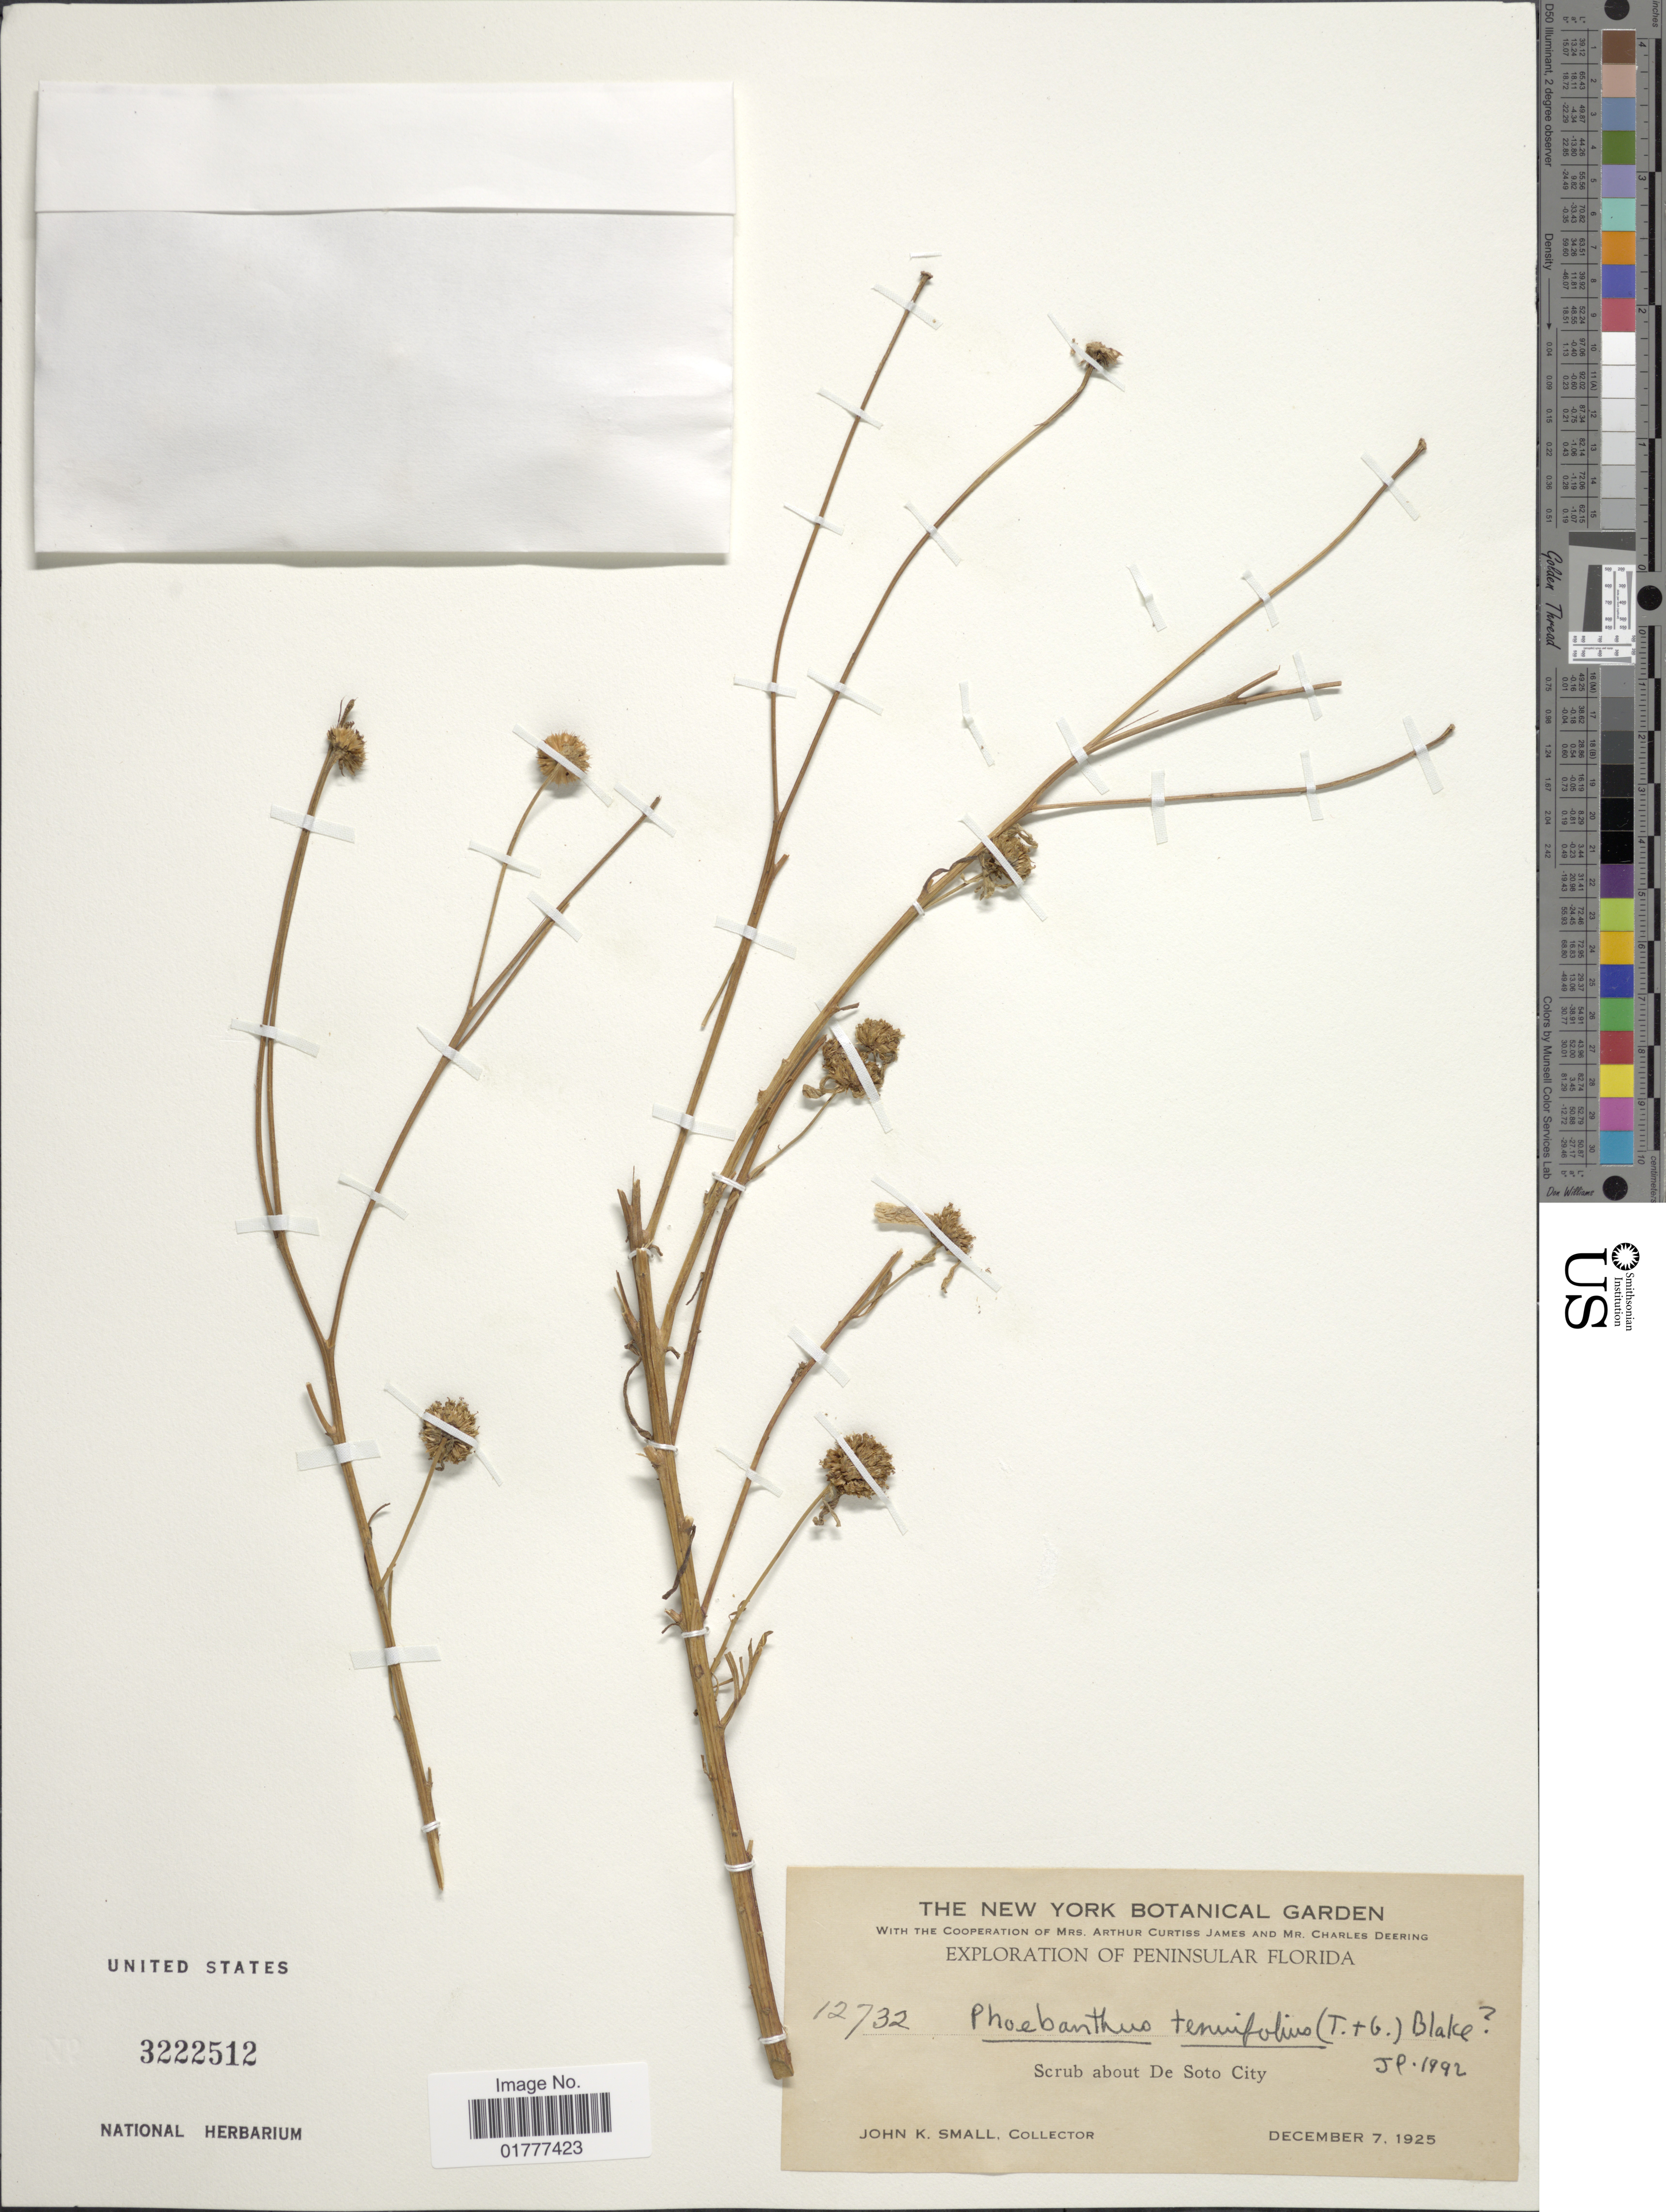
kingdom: Plantae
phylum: Tracheophyta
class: Magnoliopsida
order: Asterales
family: Asteraceae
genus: Phoebanthus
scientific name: Phoebanthus tenuifolius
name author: (Torr. & A. Gray) S.F. Blake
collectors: J. K. Small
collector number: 12732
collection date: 1925-12-07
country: United States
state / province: Florida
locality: Peninsular, scrub about De Soto City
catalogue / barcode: US 3222512